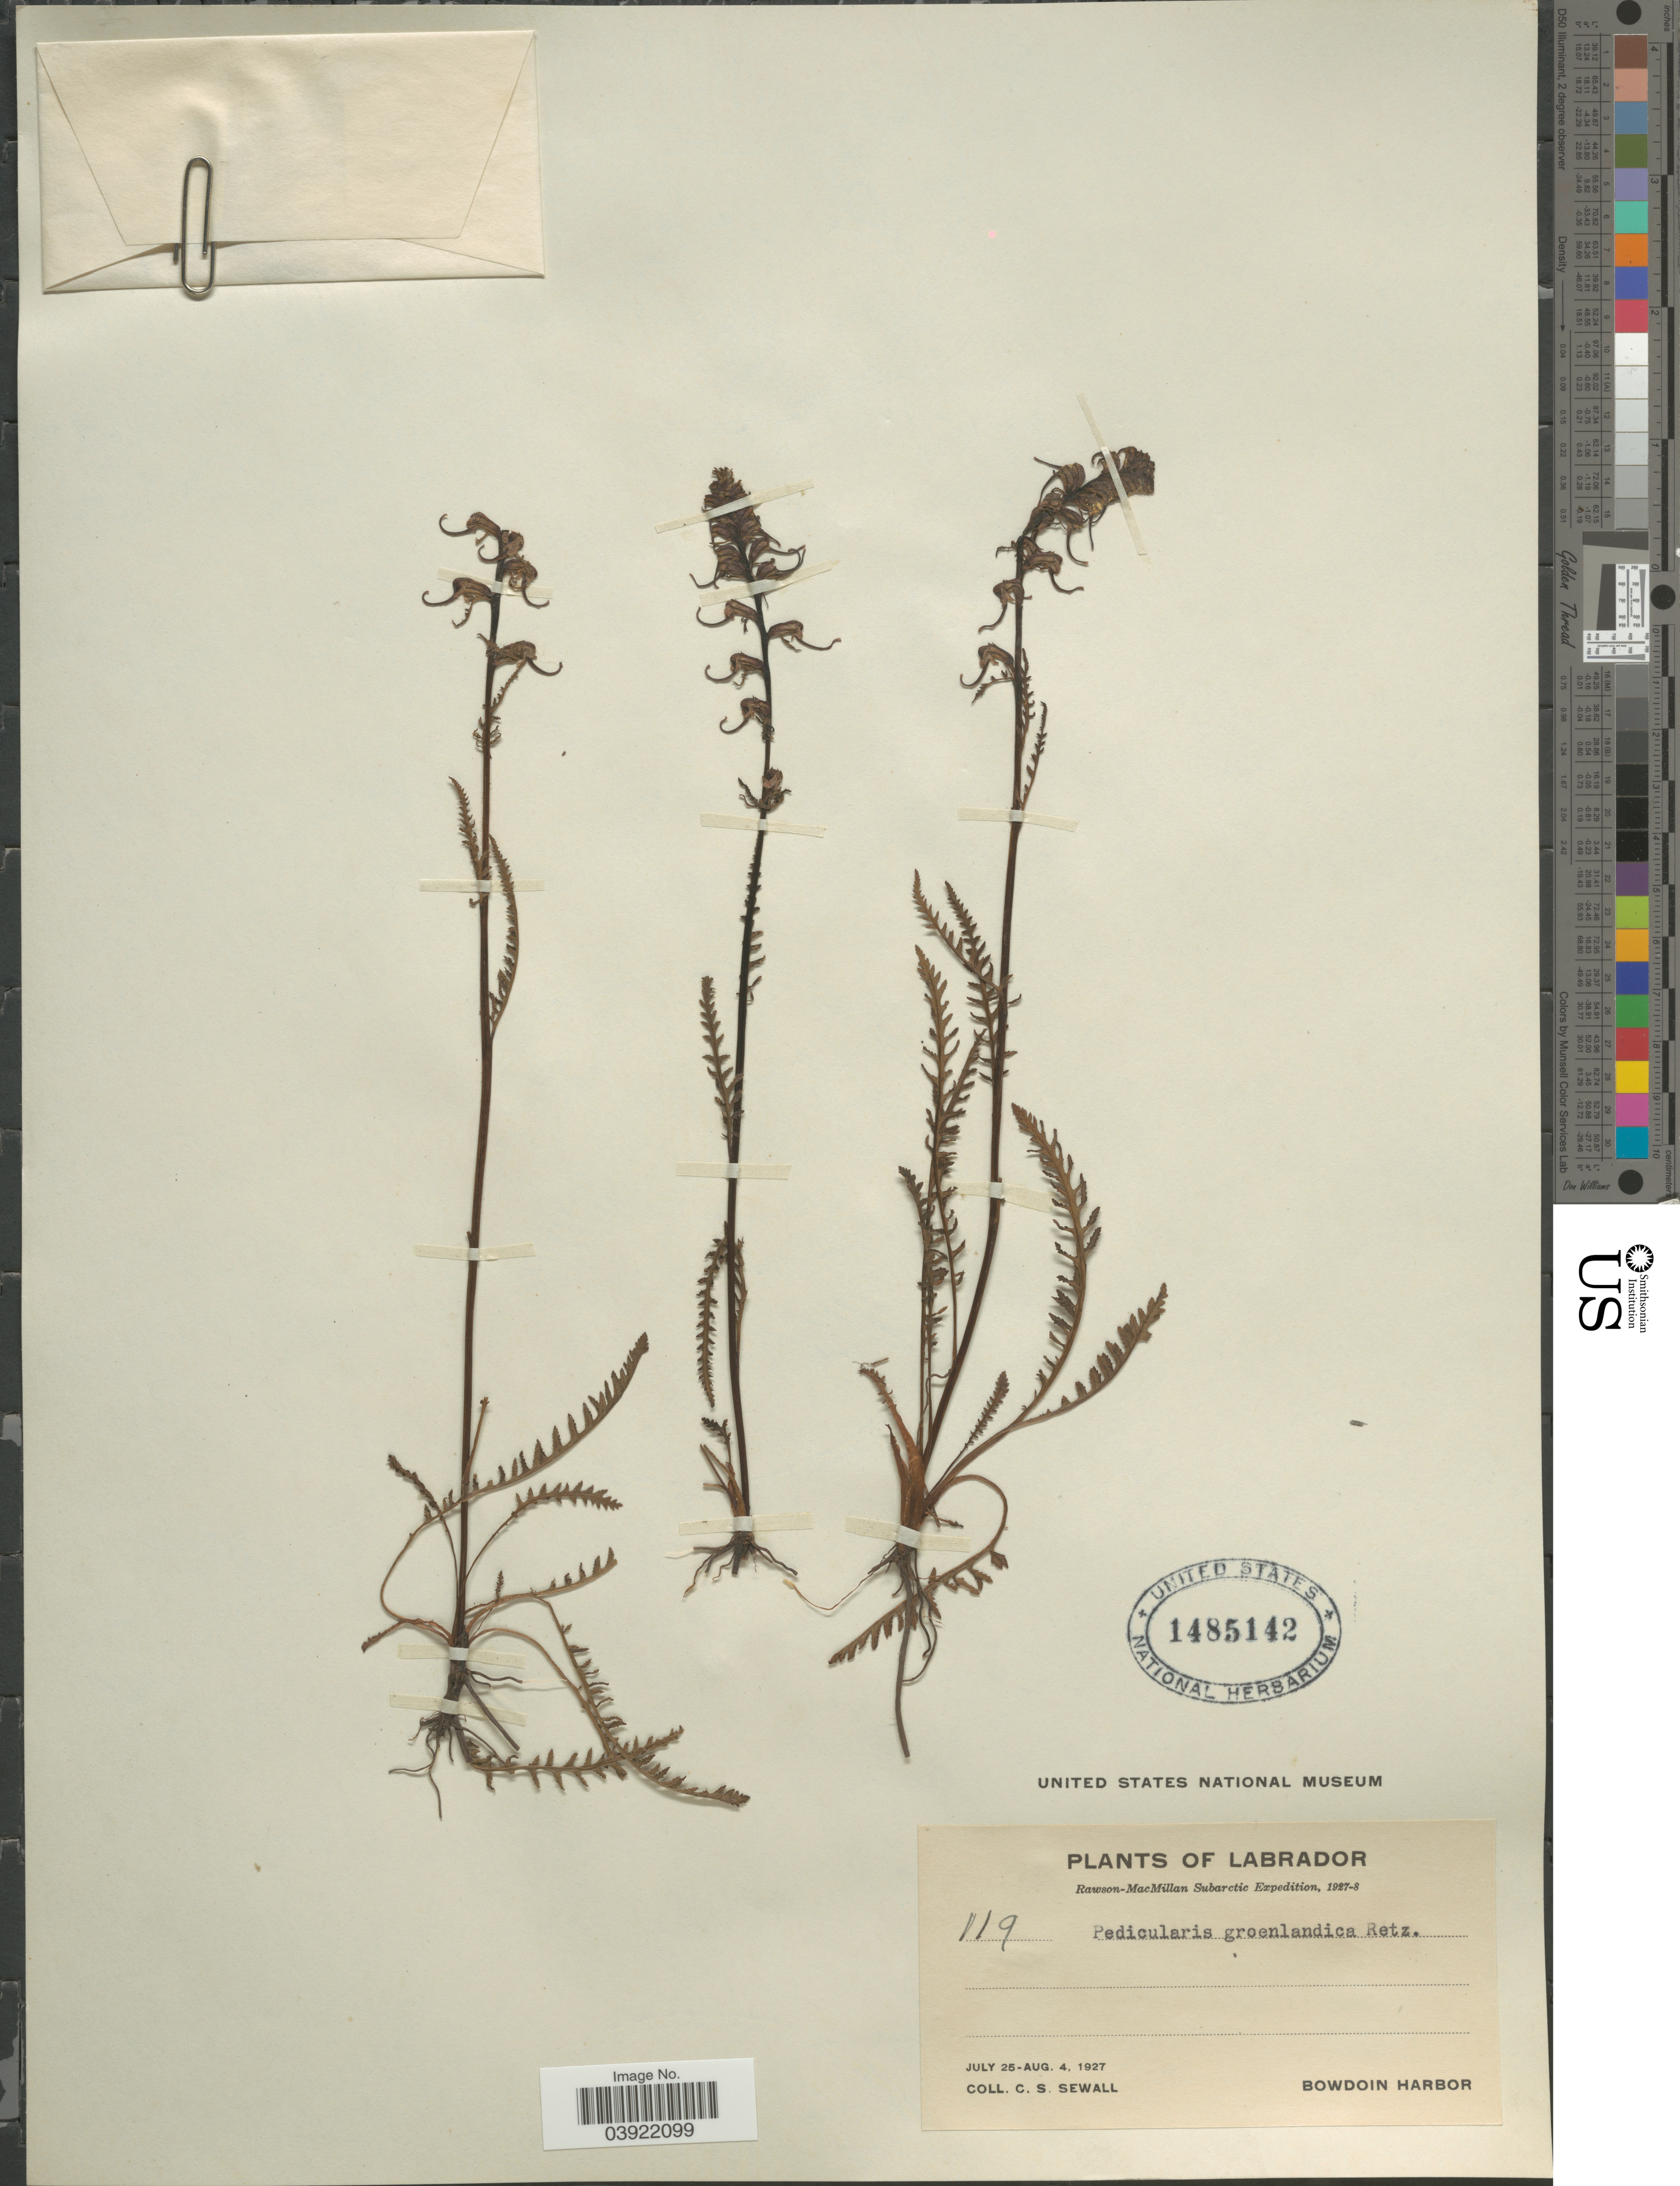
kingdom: Plantae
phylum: Tracheophyta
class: Magnoliopsida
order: Lamiales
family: Orobanchaceae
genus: Pedicularis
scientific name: Pedicularis groenlandica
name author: Retz.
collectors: C. Sewall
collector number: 119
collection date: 1927-07-25/1927-08-04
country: Canada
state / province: Newfoundland and Labrador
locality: Labrador. Rawson-MacMillan Subarctic. Bowdoin Harbor.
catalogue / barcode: US 1485142